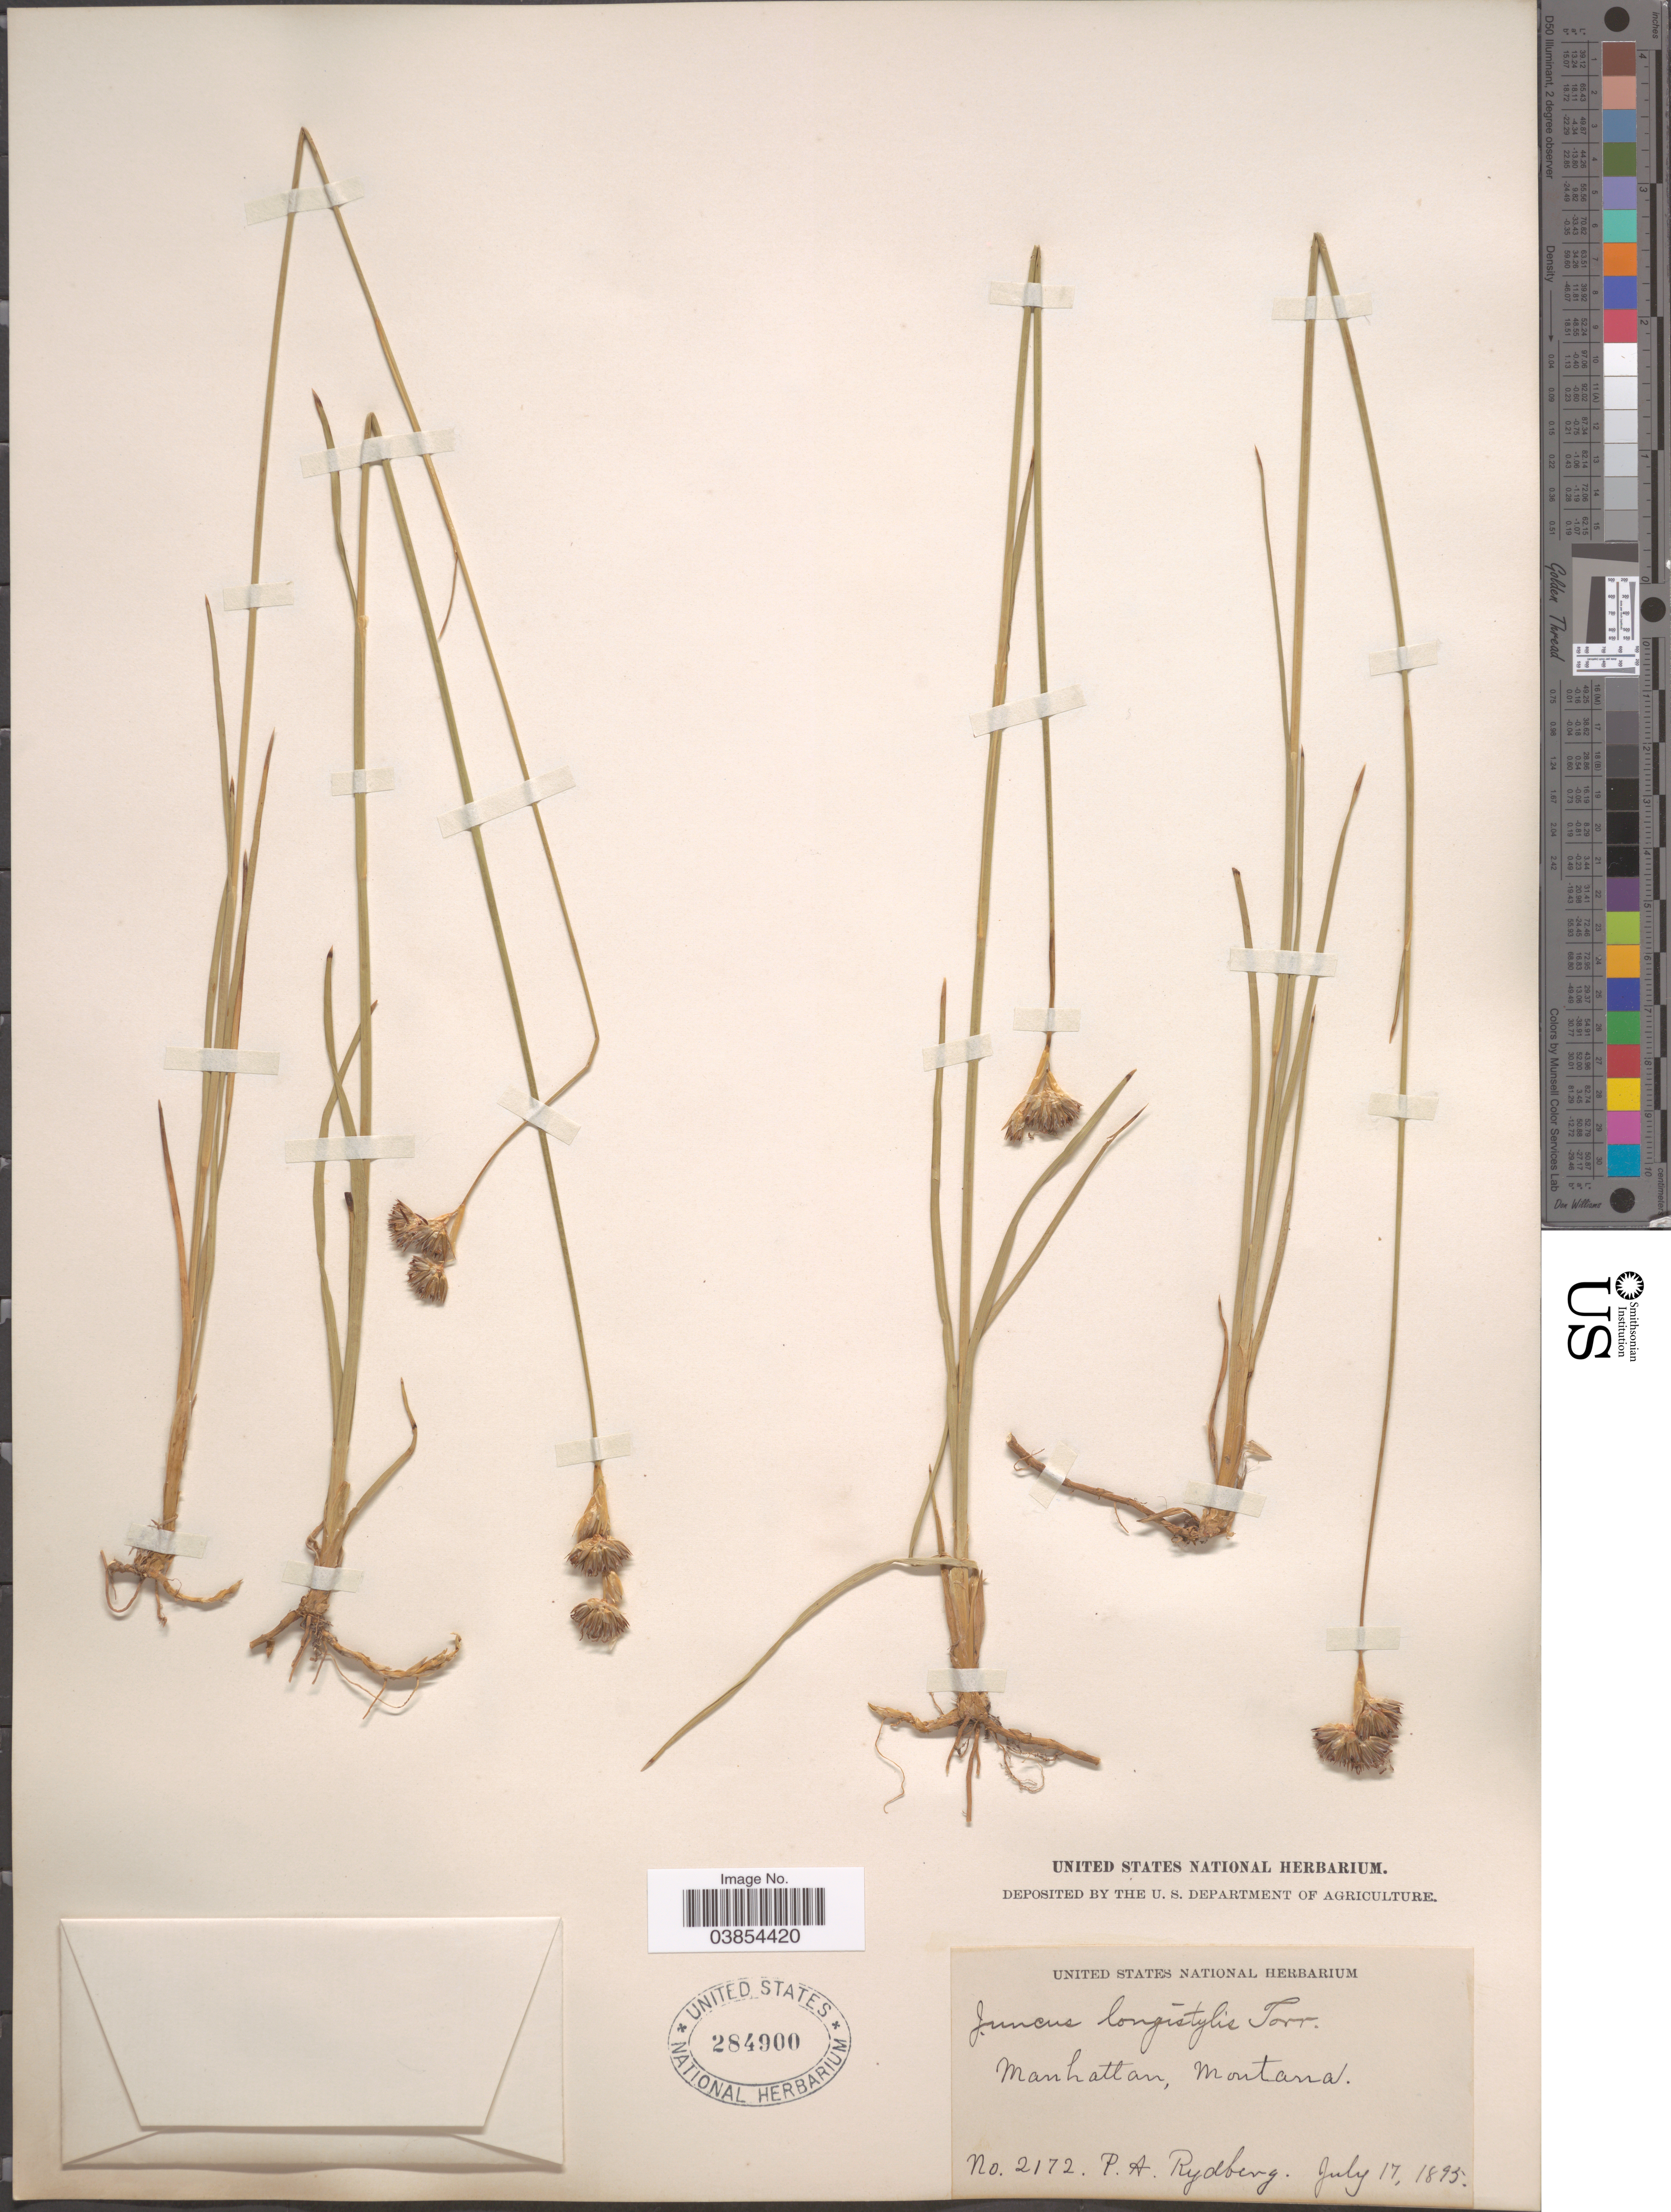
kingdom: Plantae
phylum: Tracheophyta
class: Liliopsida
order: Poales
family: Juncaceae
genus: Juncus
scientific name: Juncus longistylis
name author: Torr.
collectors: P. A. Rydberg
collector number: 2172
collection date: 1895-07-17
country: United States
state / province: Montana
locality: Manhattan.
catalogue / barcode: US 284900